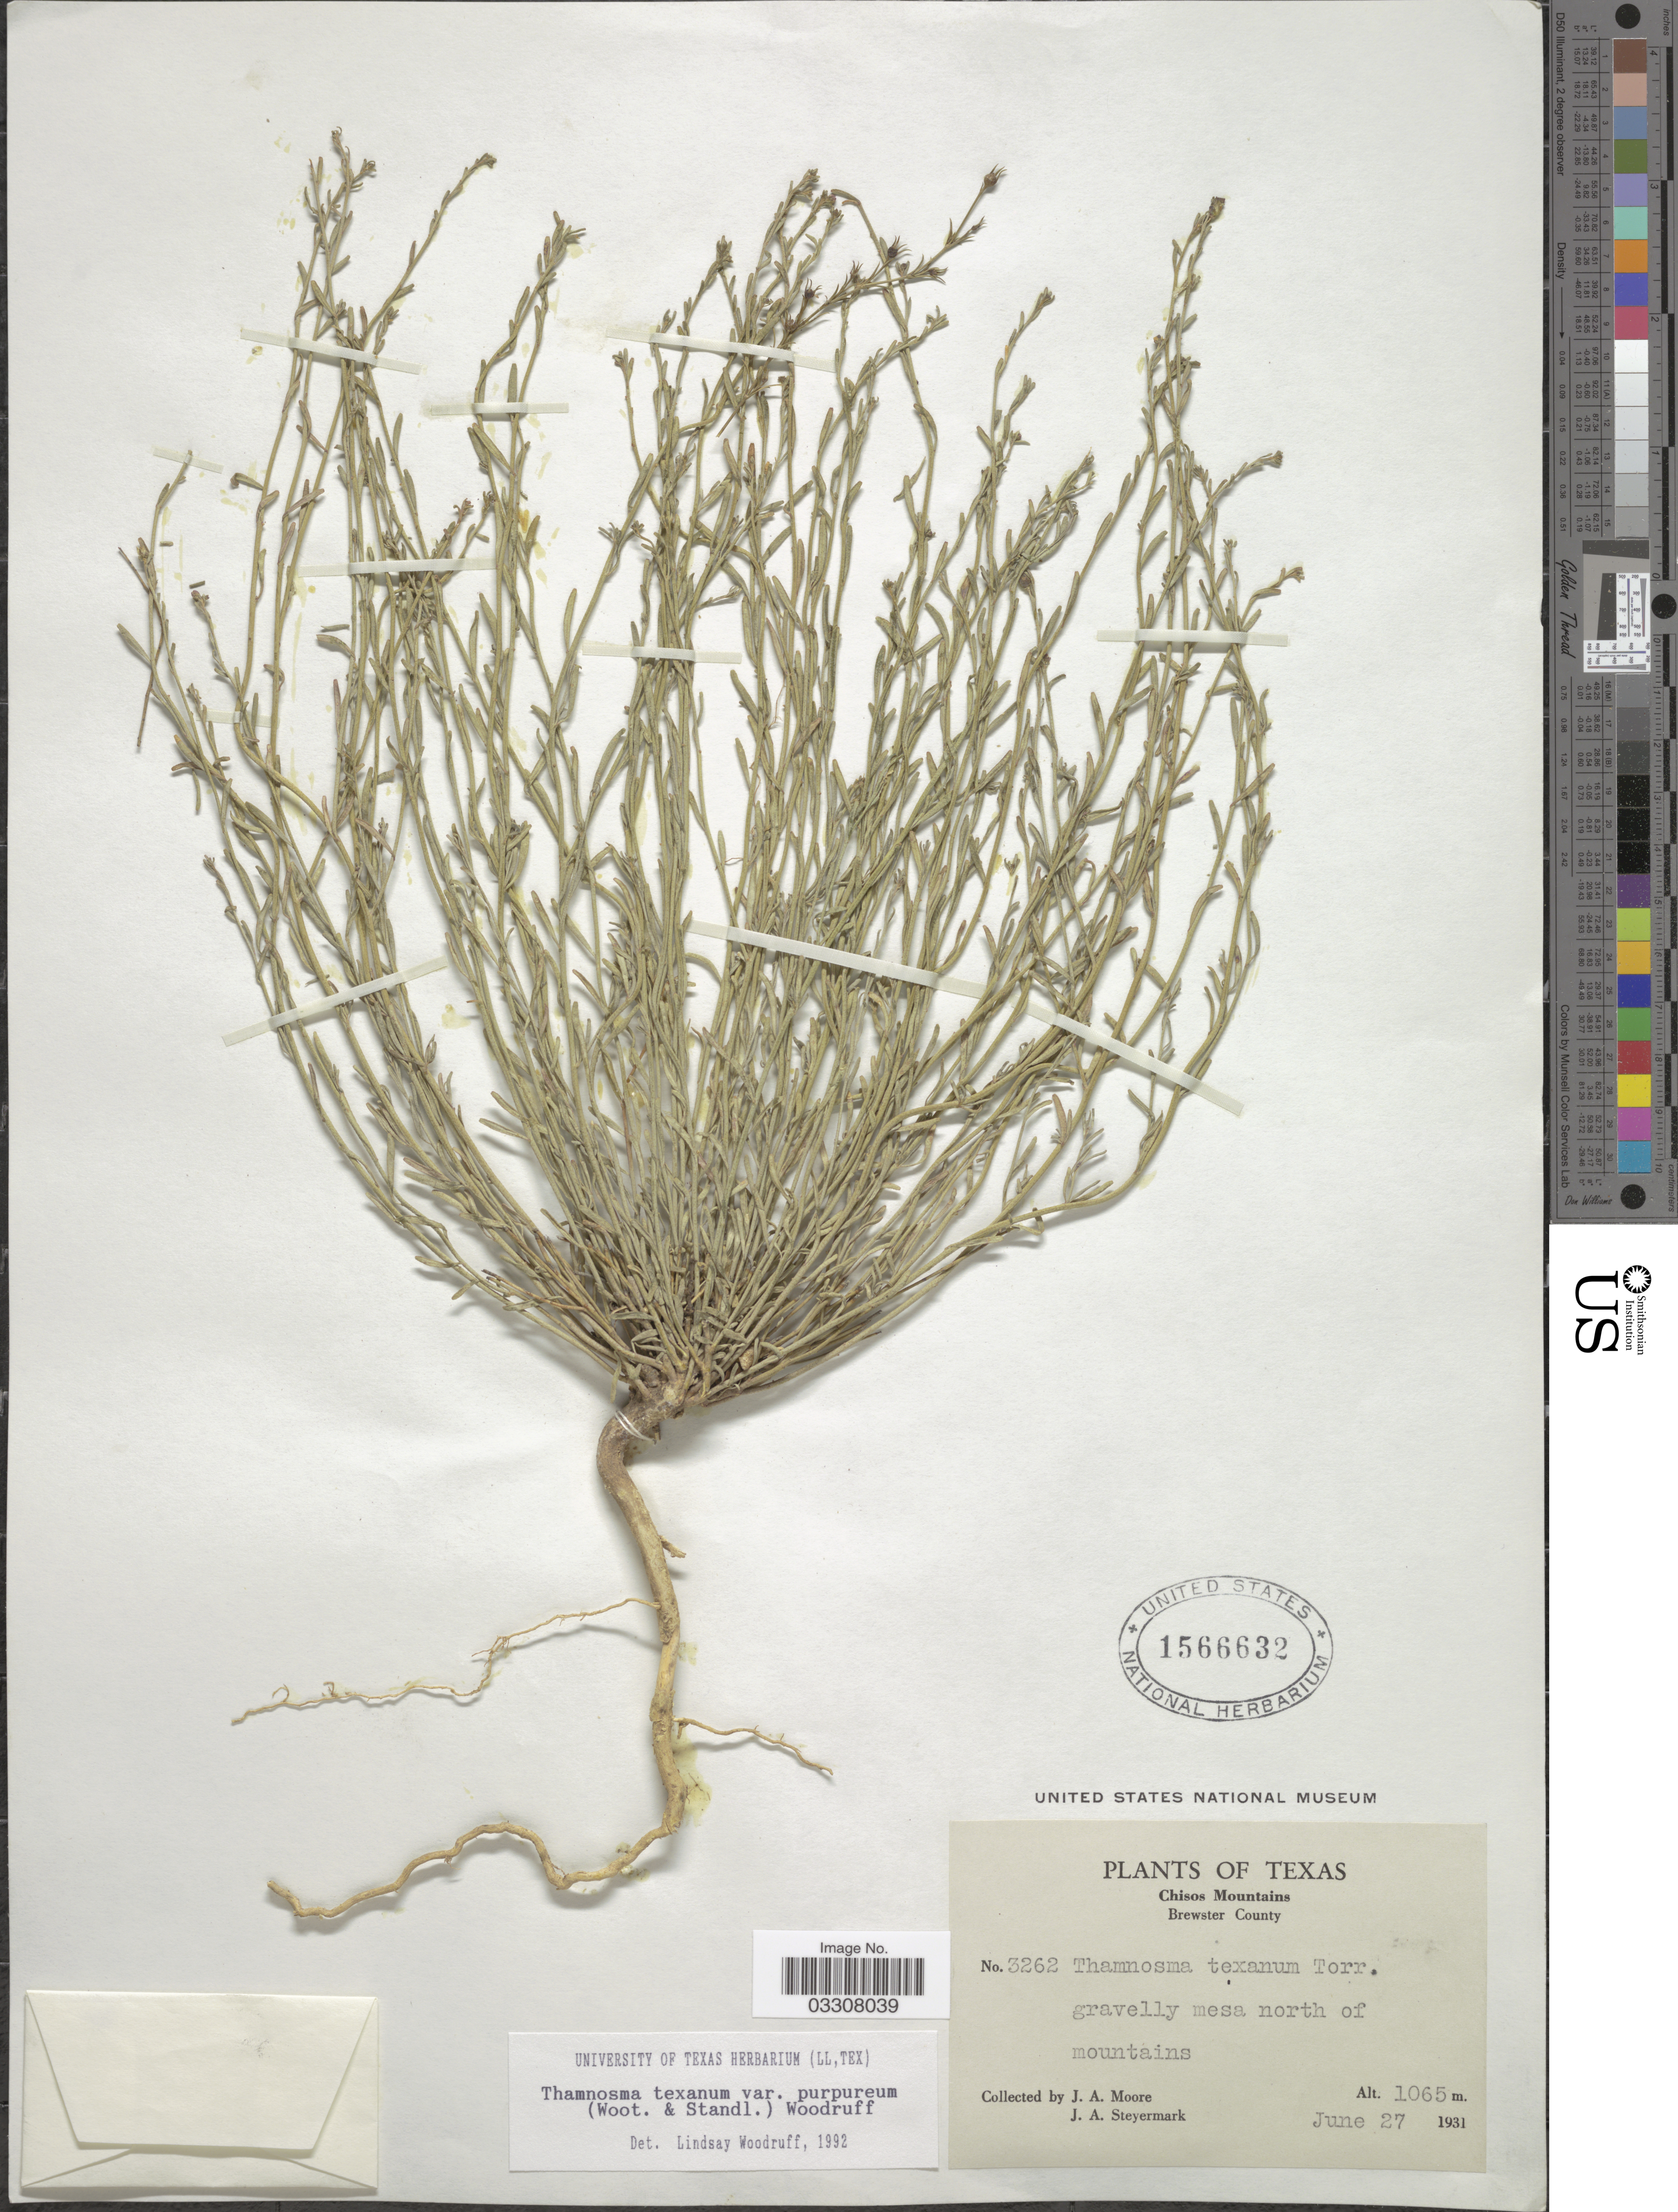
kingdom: Plantae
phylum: Tracheophyta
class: Magnoliopsida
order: Sapindales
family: Rutaceae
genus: Thamnosma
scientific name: Thamnosma texana var. purpurea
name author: (Wooton & Standl.) Woodruff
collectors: J. A. Moore & J. Steyermark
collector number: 3262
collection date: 1931-06-27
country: United States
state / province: Texas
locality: Chisos Mountains. Brewster County. Mesa north of mountains.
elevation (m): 1065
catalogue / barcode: US 1566632